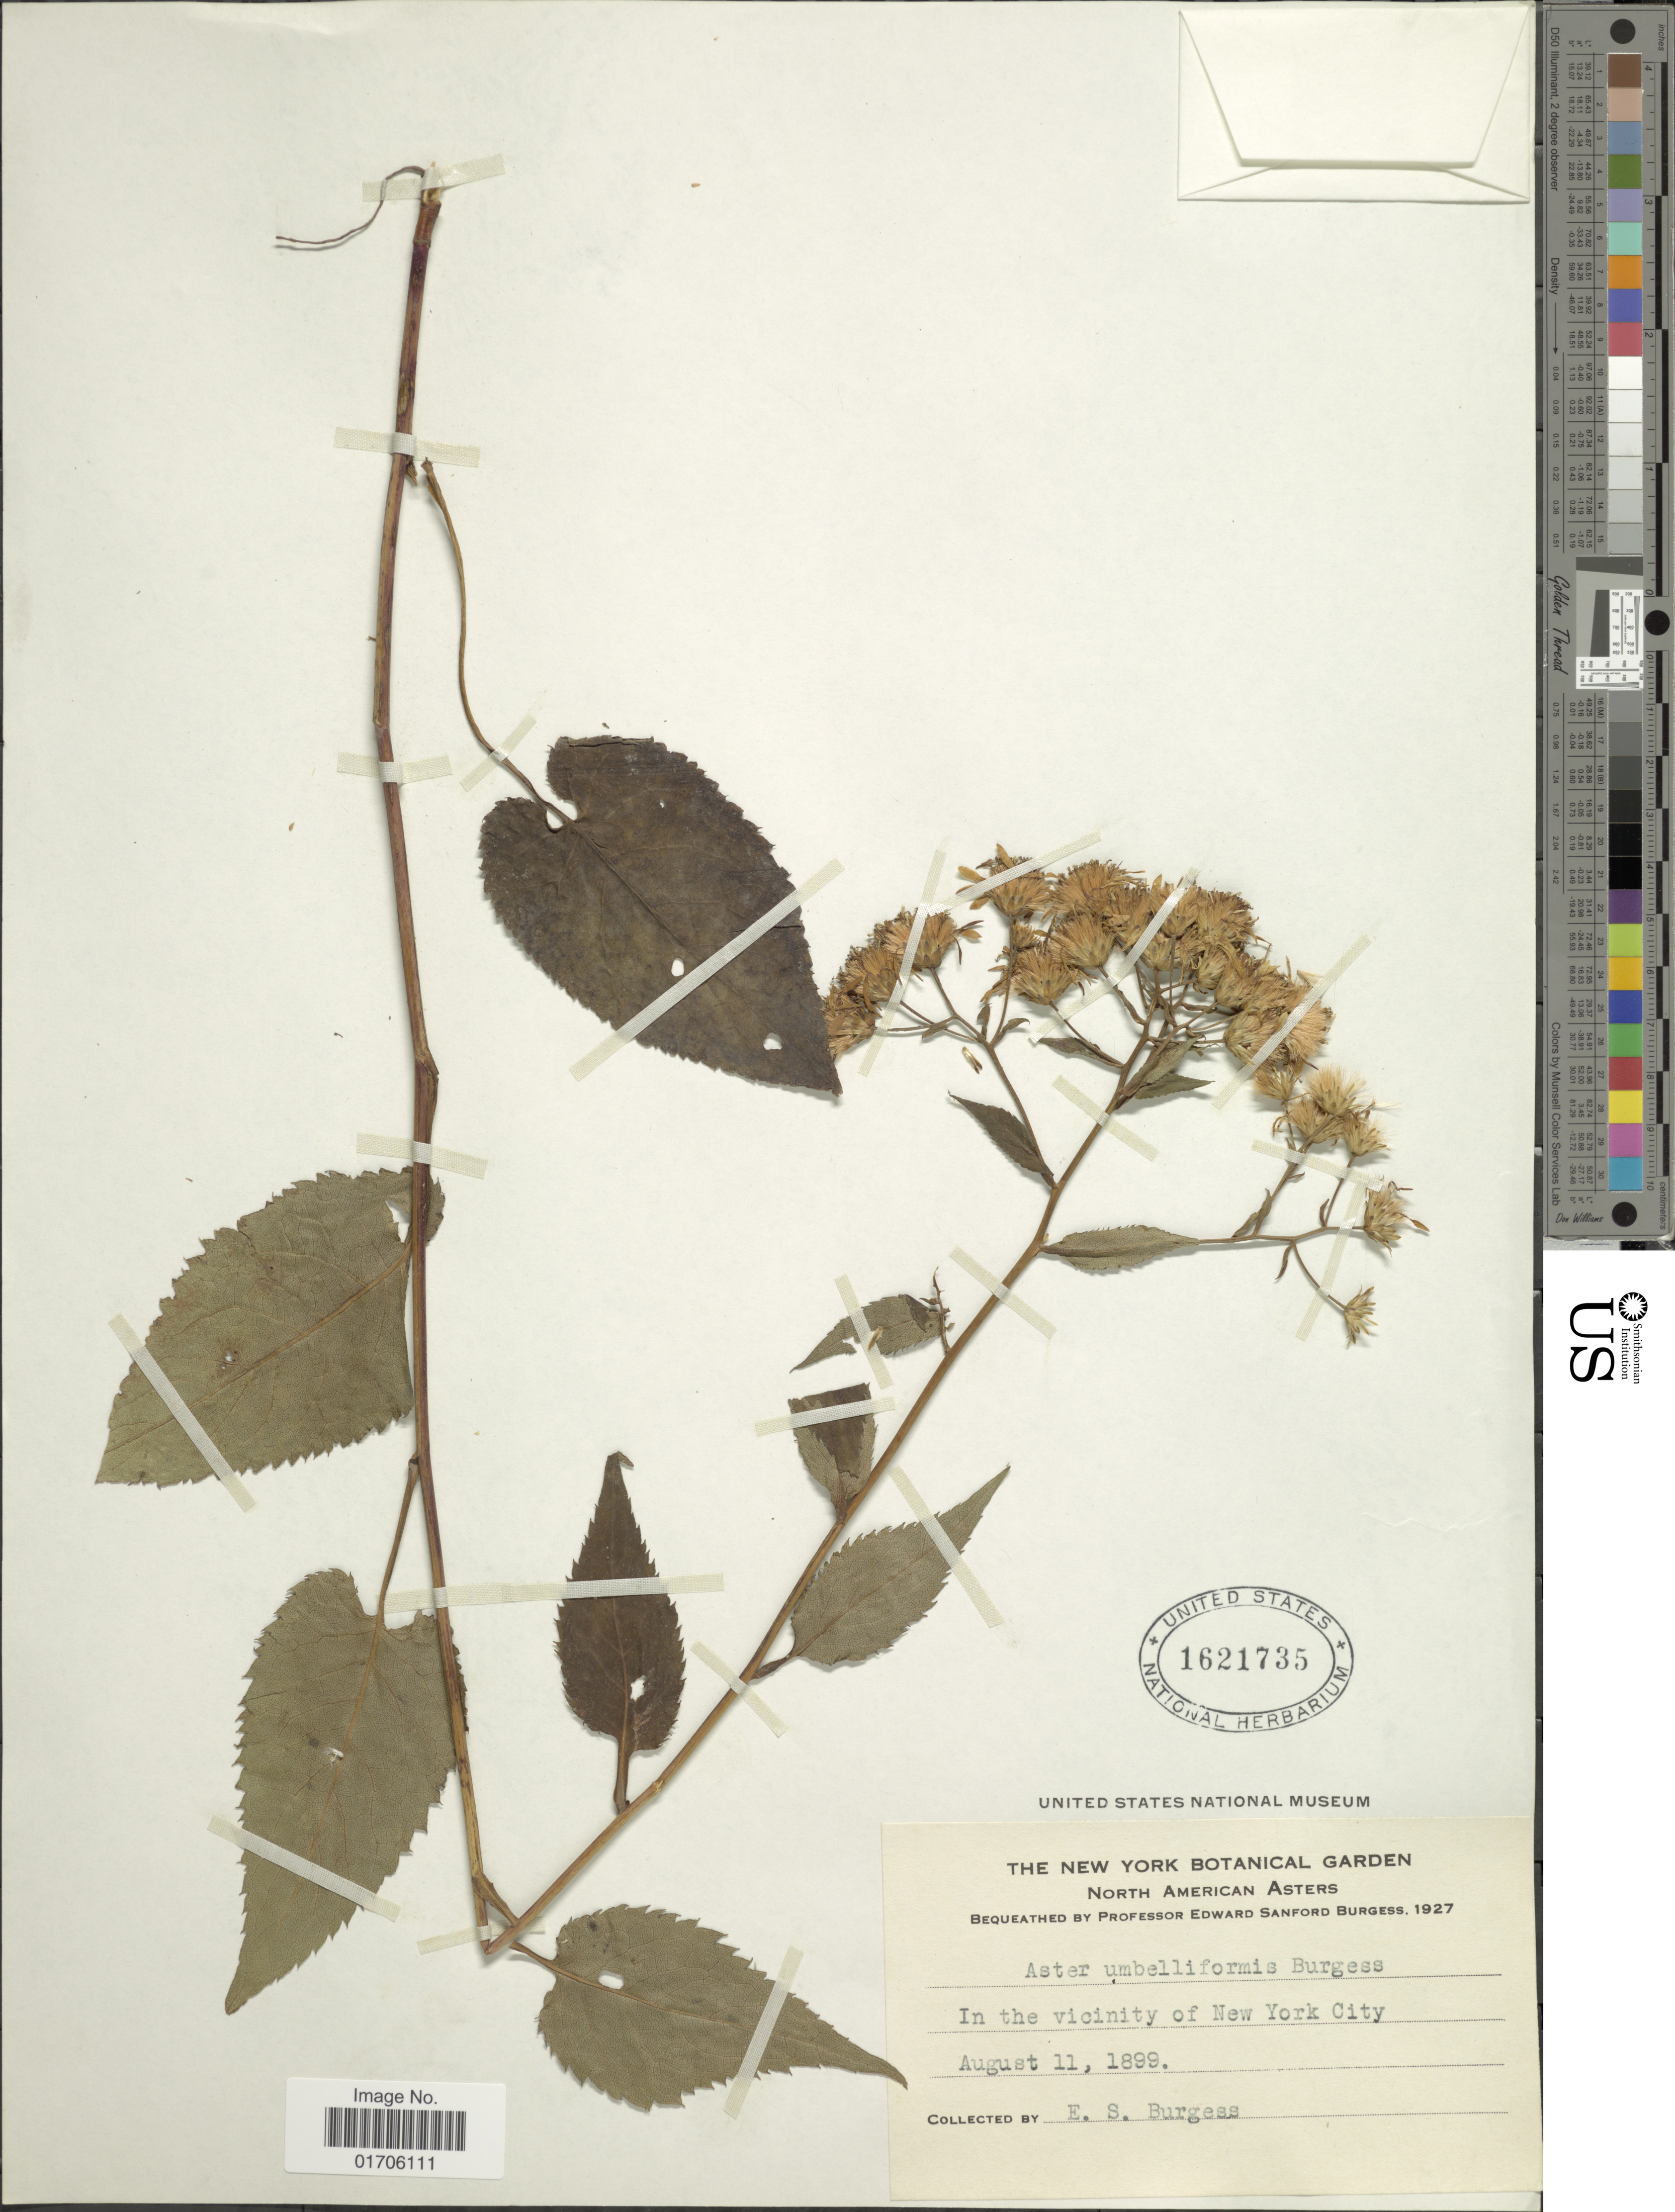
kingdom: Plantae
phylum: Tracheophyta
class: Magnoliopsida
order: Asterales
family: Asteraceae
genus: Aster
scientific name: Aster umbelliformis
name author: E.S. Burgess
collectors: E. Burgess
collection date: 1899-08-11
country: United States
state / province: New York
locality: In the vicinity of New York City.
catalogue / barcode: US 1621735